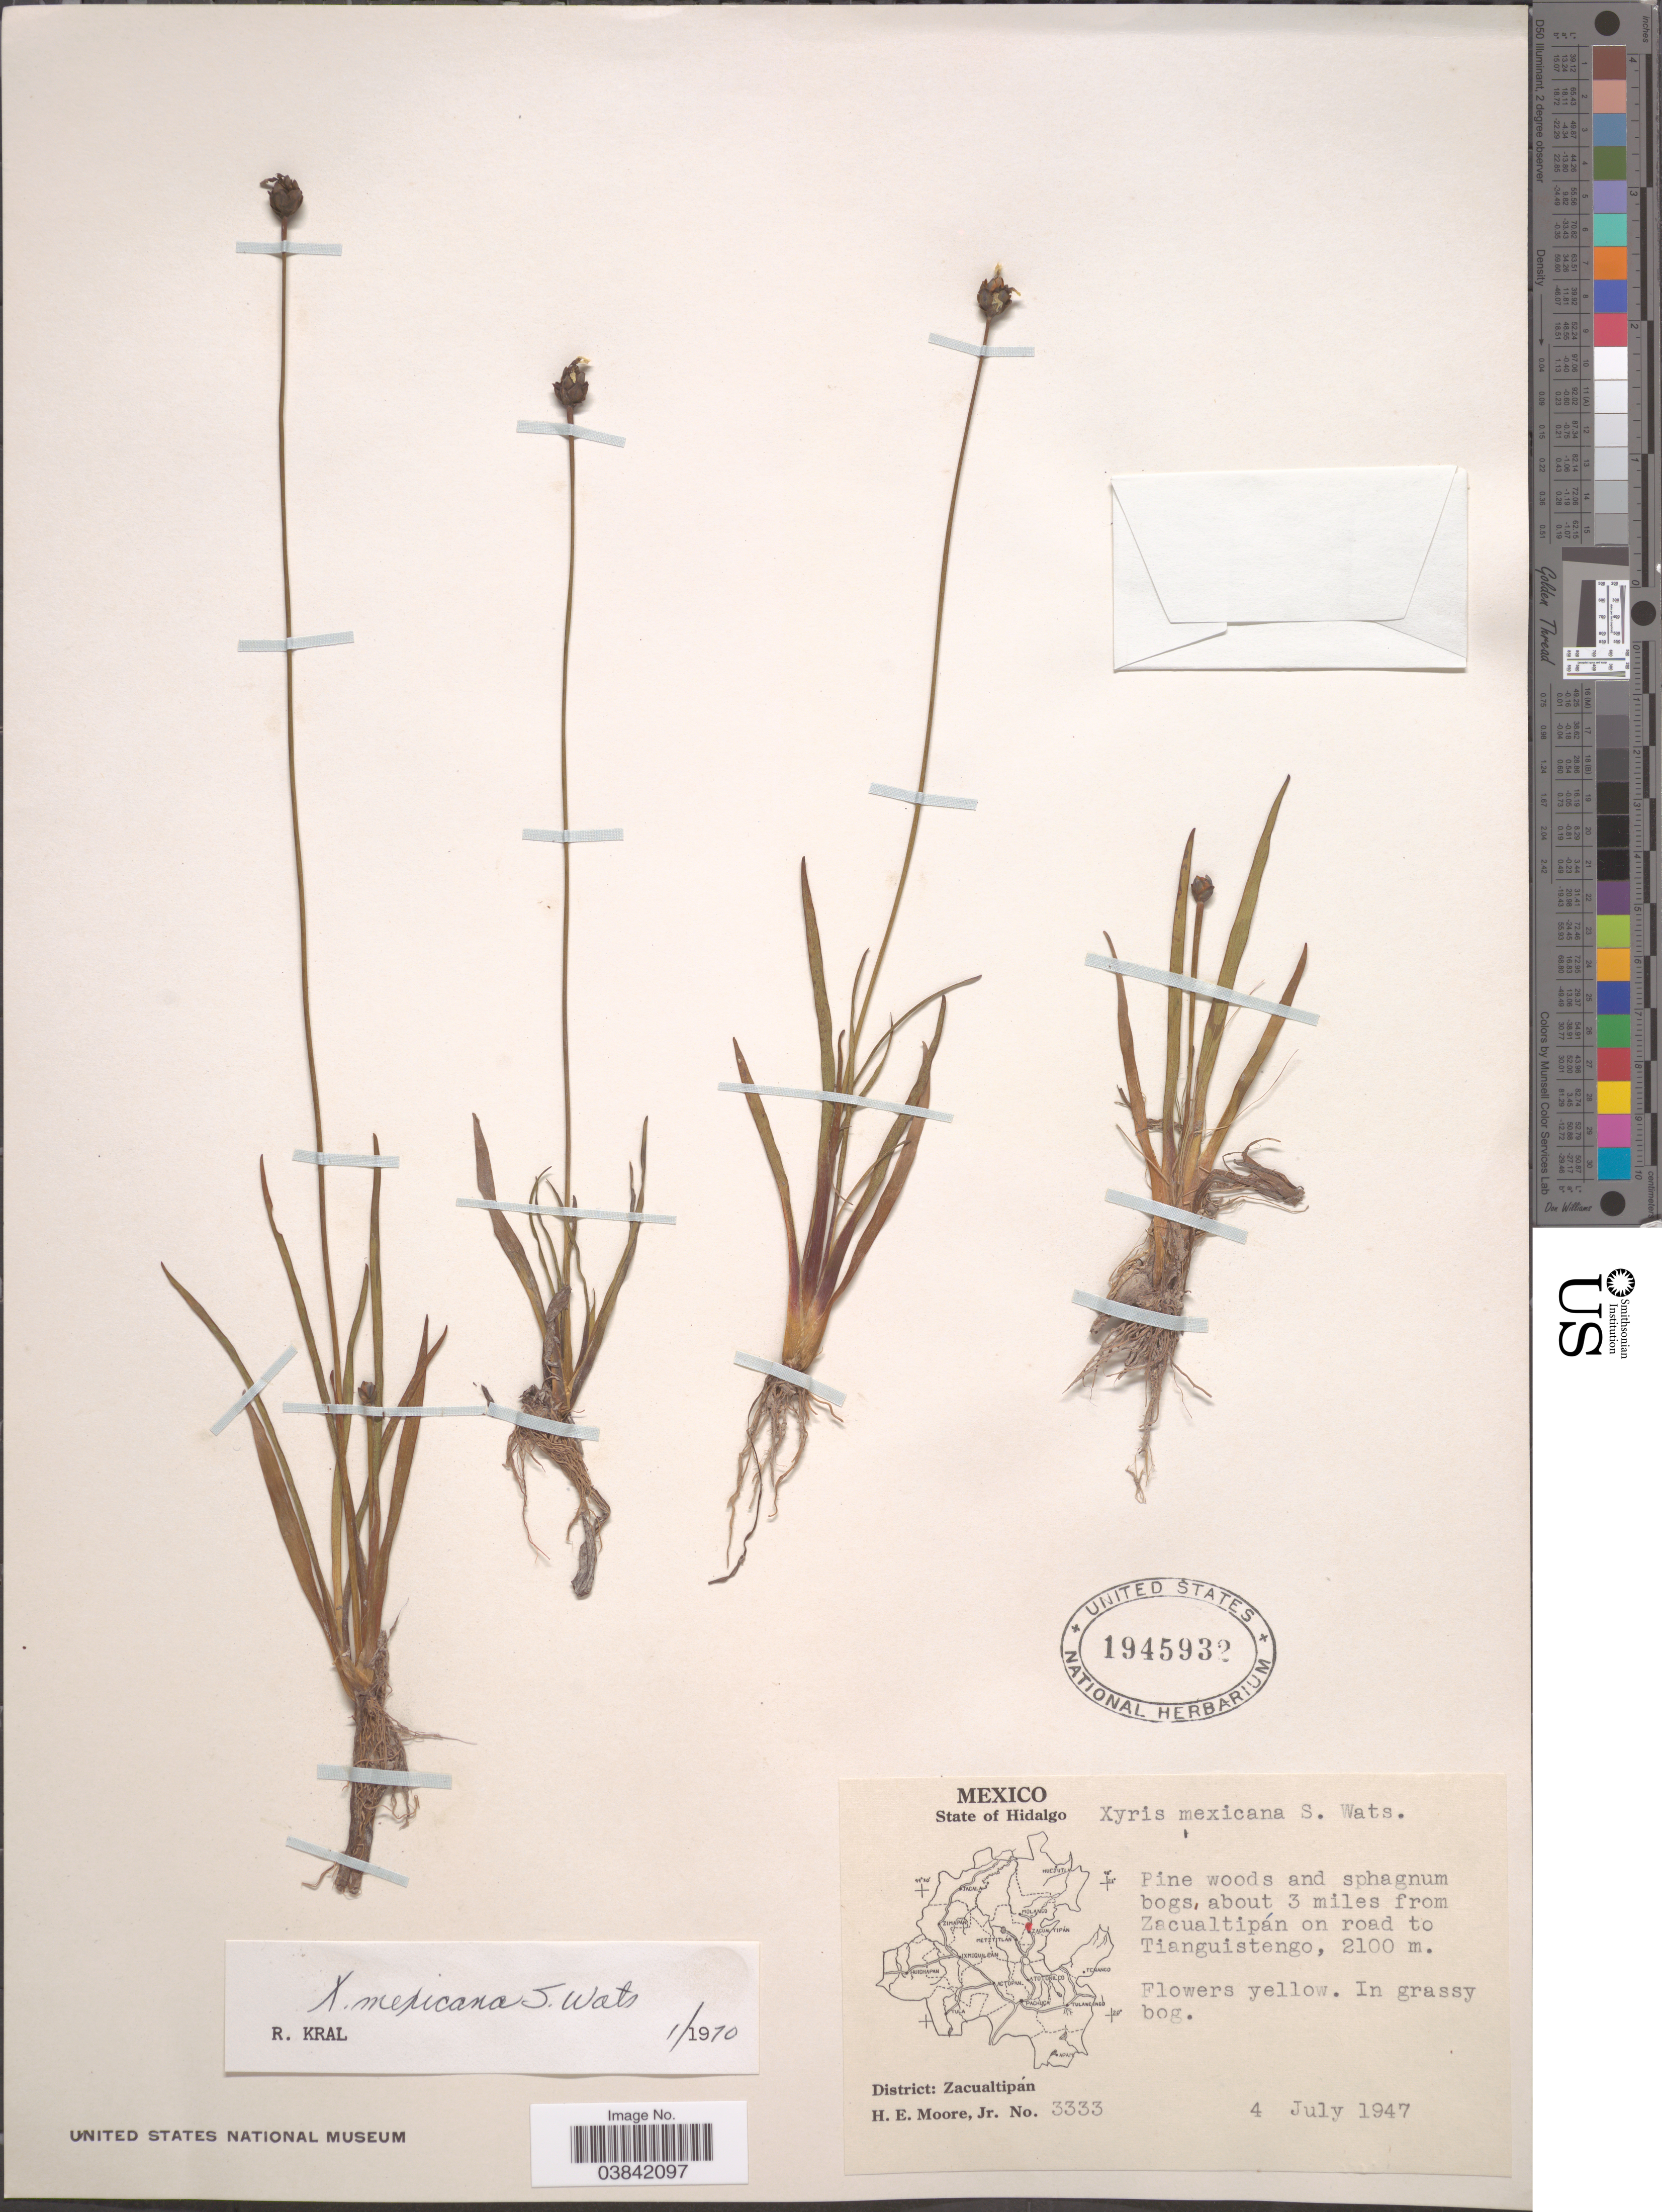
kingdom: Plantae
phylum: Tracheophyta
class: Liliopsida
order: Poales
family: Xyridaceae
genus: Xyris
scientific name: Xyris mexicana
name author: S. Watson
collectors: H. Moore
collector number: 3333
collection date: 1947-07-04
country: Mexico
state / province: Hidalgo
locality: About 3 miles from Zacualtipán on road to Tianguistengo. District: Zacualtipán.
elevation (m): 2100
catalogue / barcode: US 1945932